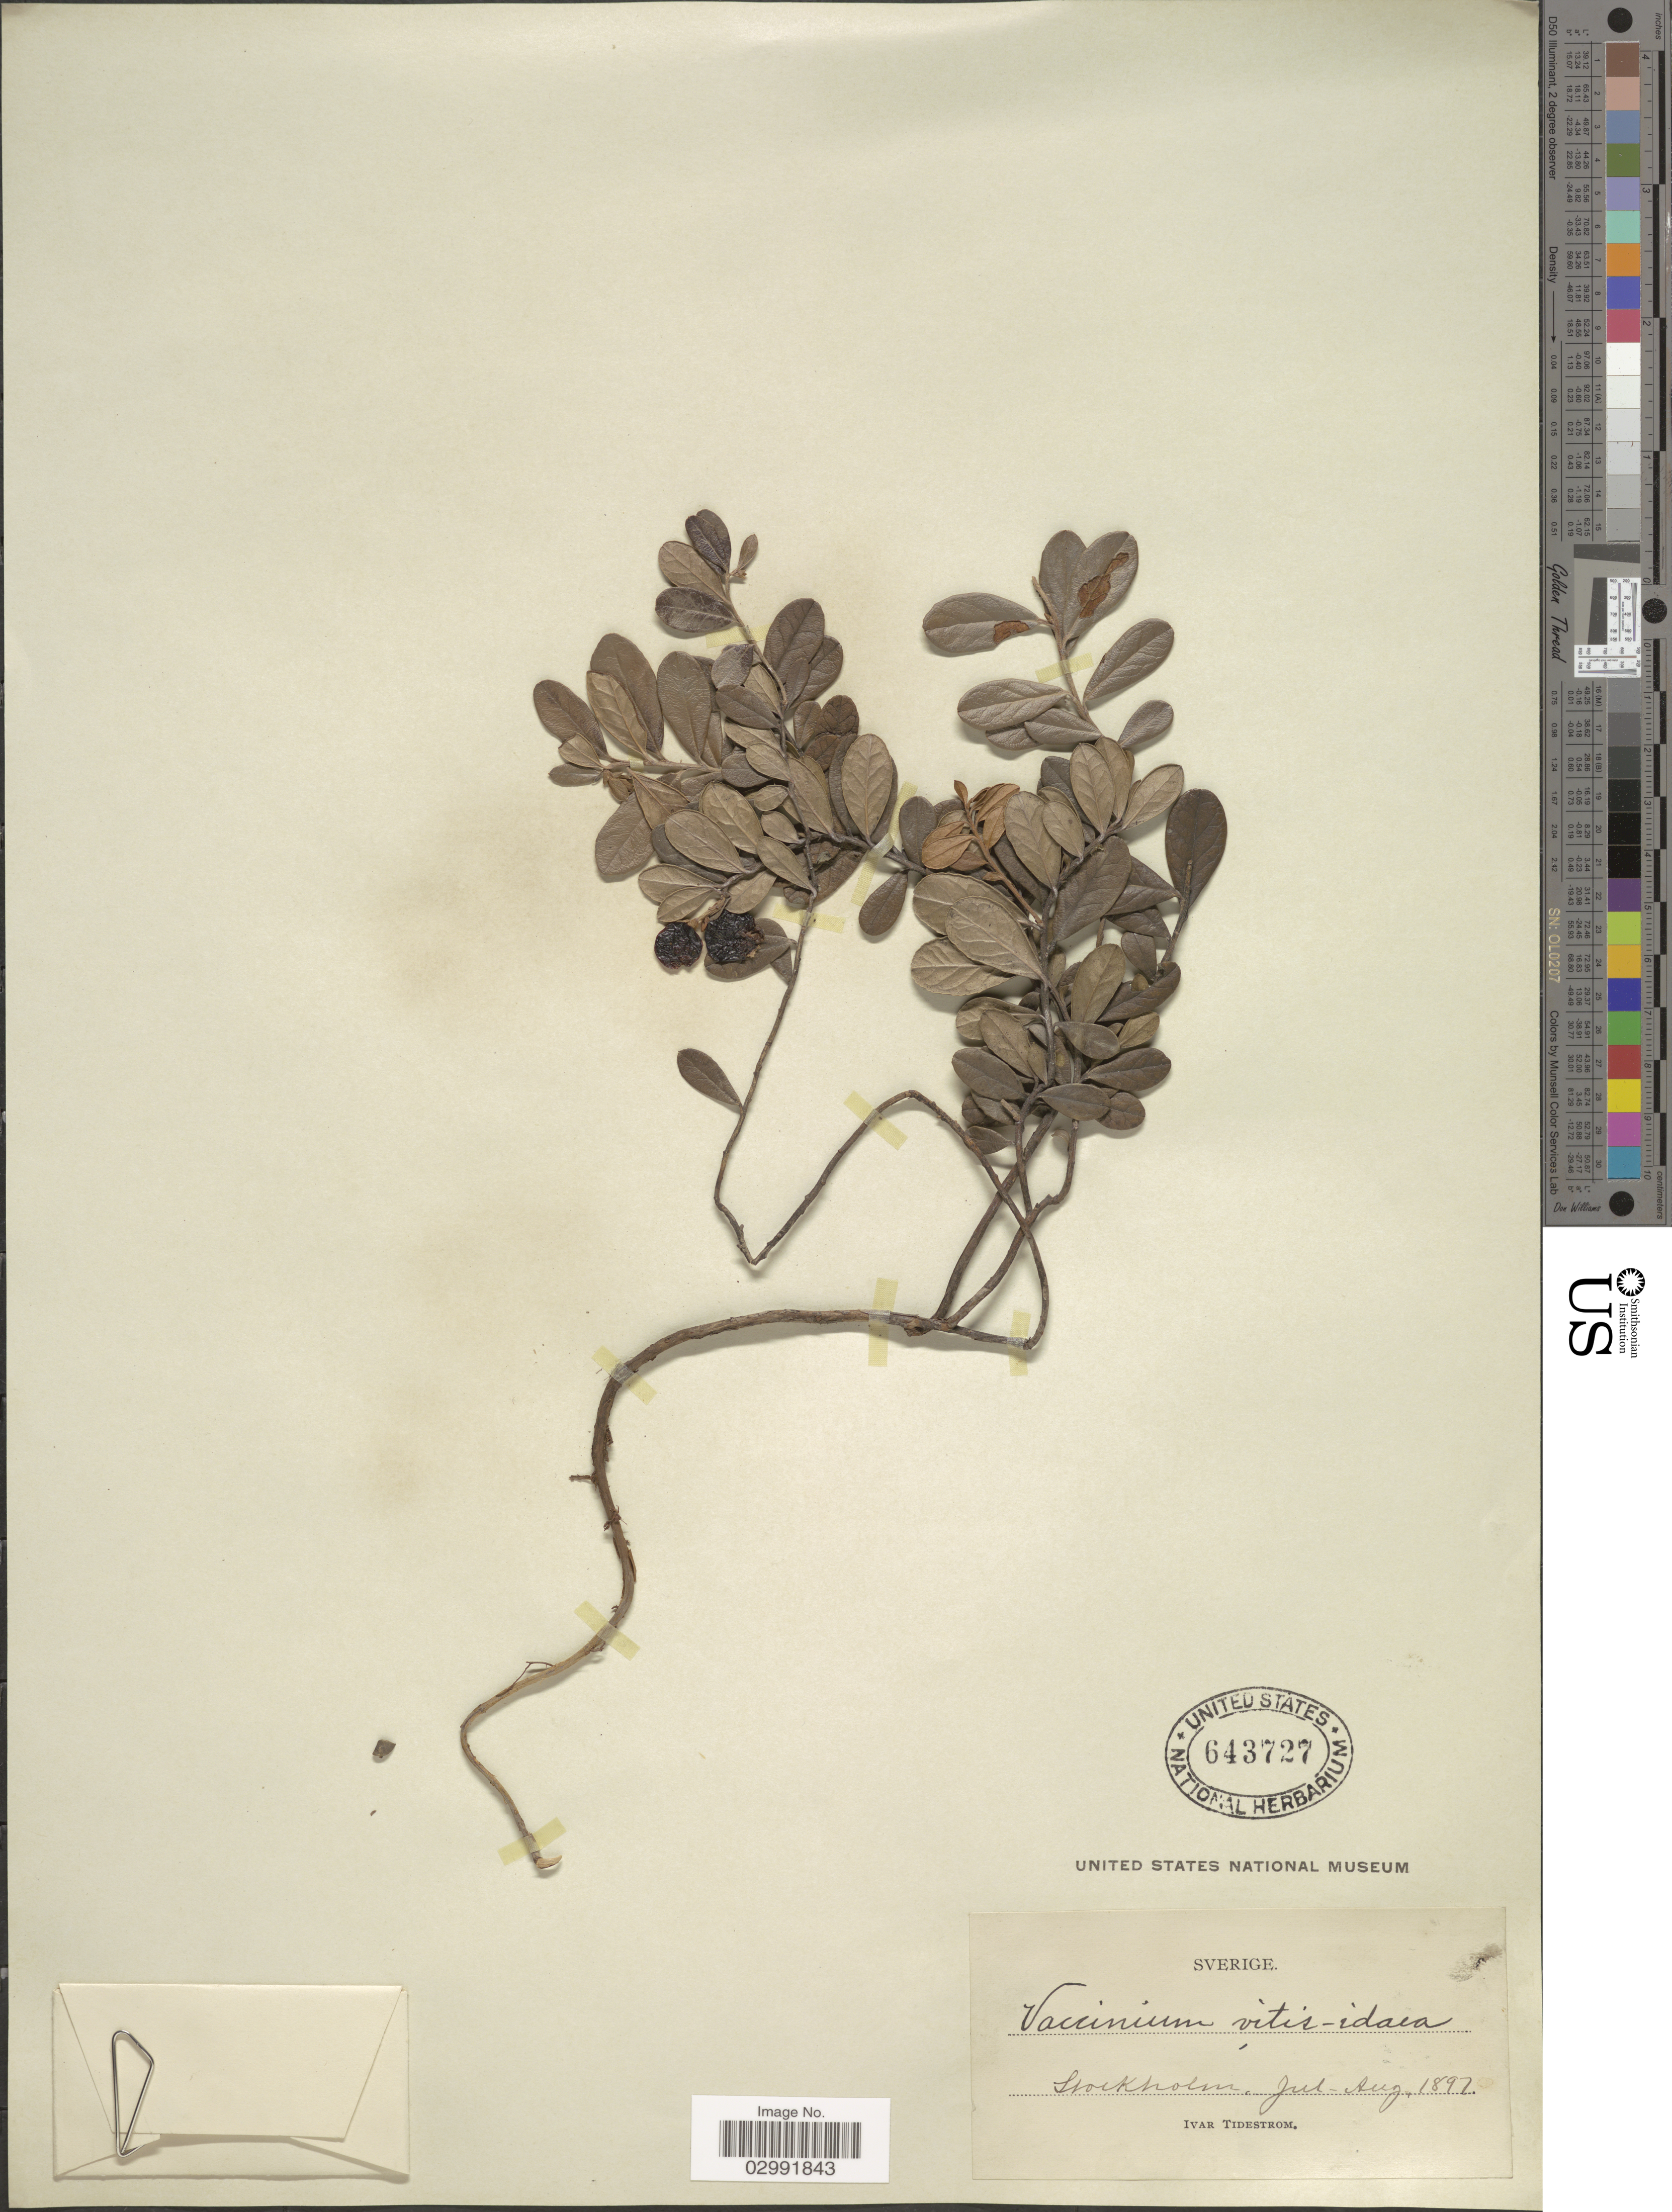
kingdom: Plantae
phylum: Tracheophyta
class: Magnoliopsida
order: Ericales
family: Ericaceae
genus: Vaccinium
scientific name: Vaccinium vitis-idaea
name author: L.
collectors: I. F. Tidestrom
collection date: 1897-07/1897-08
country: Sweden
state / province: Stockholm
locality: Sverige. Stockholm.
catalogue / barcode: US 643727